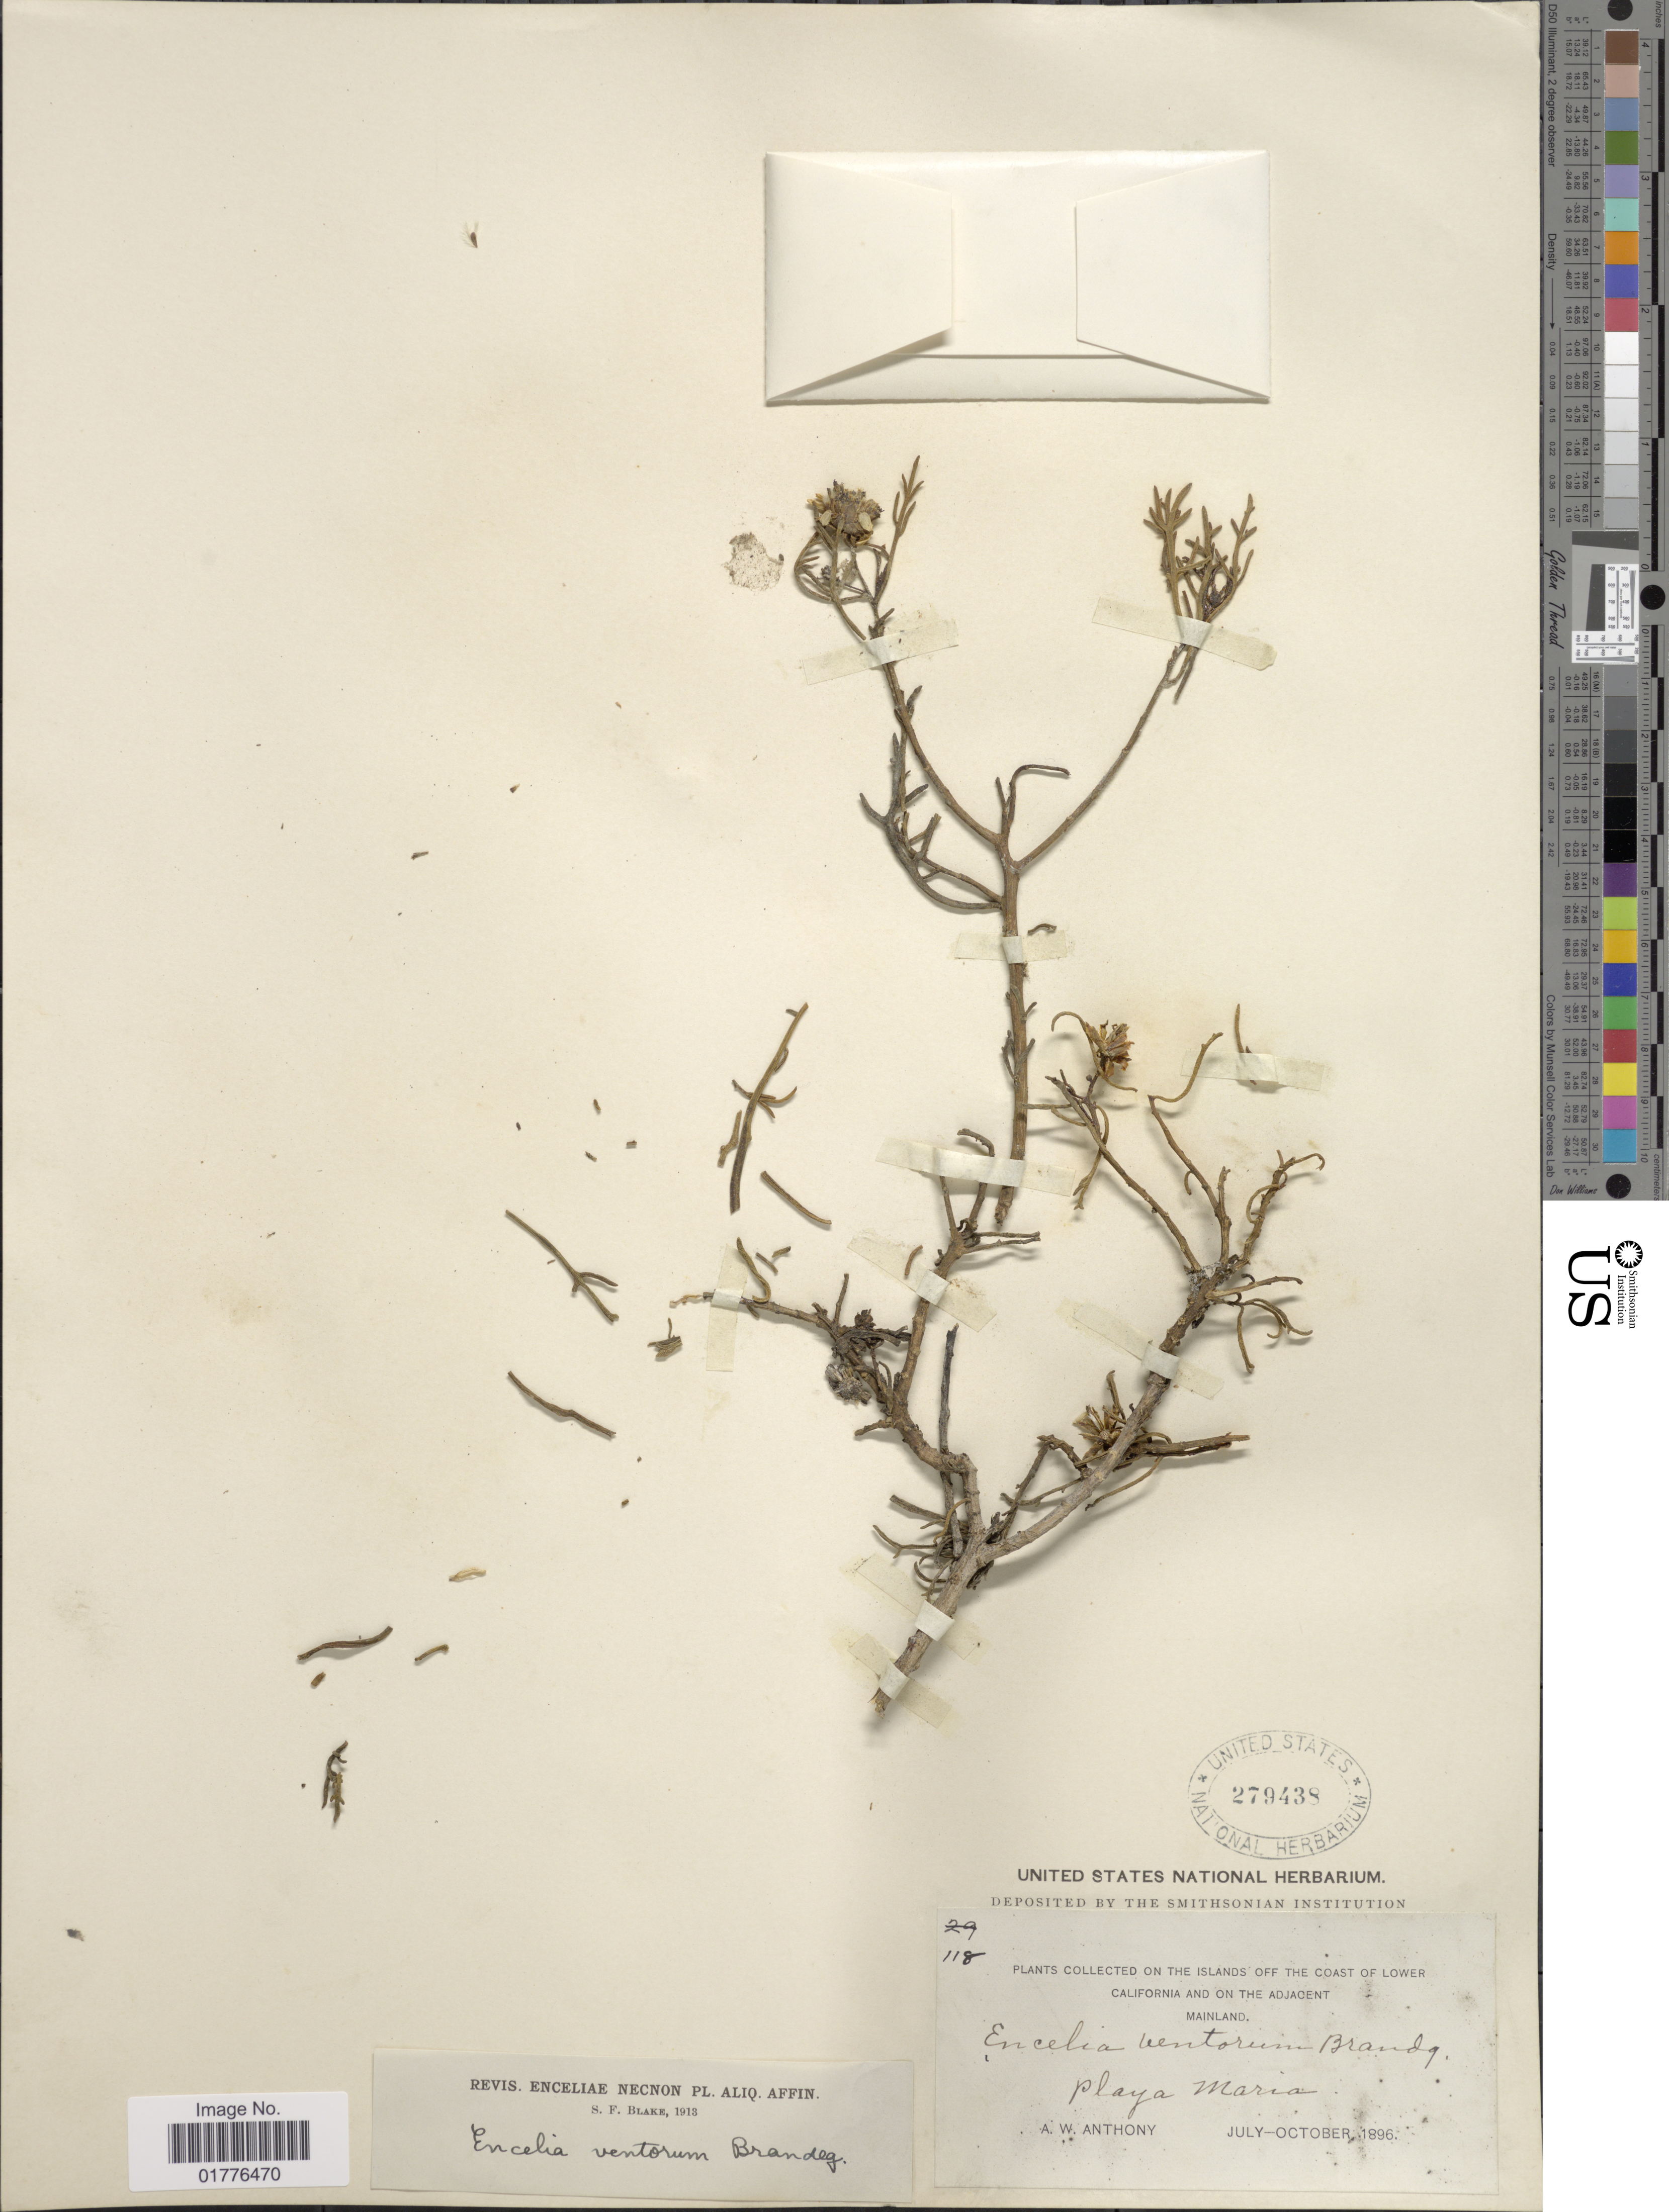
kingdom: Plantae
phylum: Tracheophyta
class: Magnoliopsida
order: Asterales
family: Asteraceae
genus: Encelia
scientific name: Encelia ventorum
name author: Brandegee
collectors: A. W. Anthony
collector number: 118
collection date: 1896-07/1896-10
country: Mexico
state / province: Baja California Sur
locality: Islands off the coast of Lower California and on the adjacent mainland. Playa Maria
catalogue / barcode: US 279438